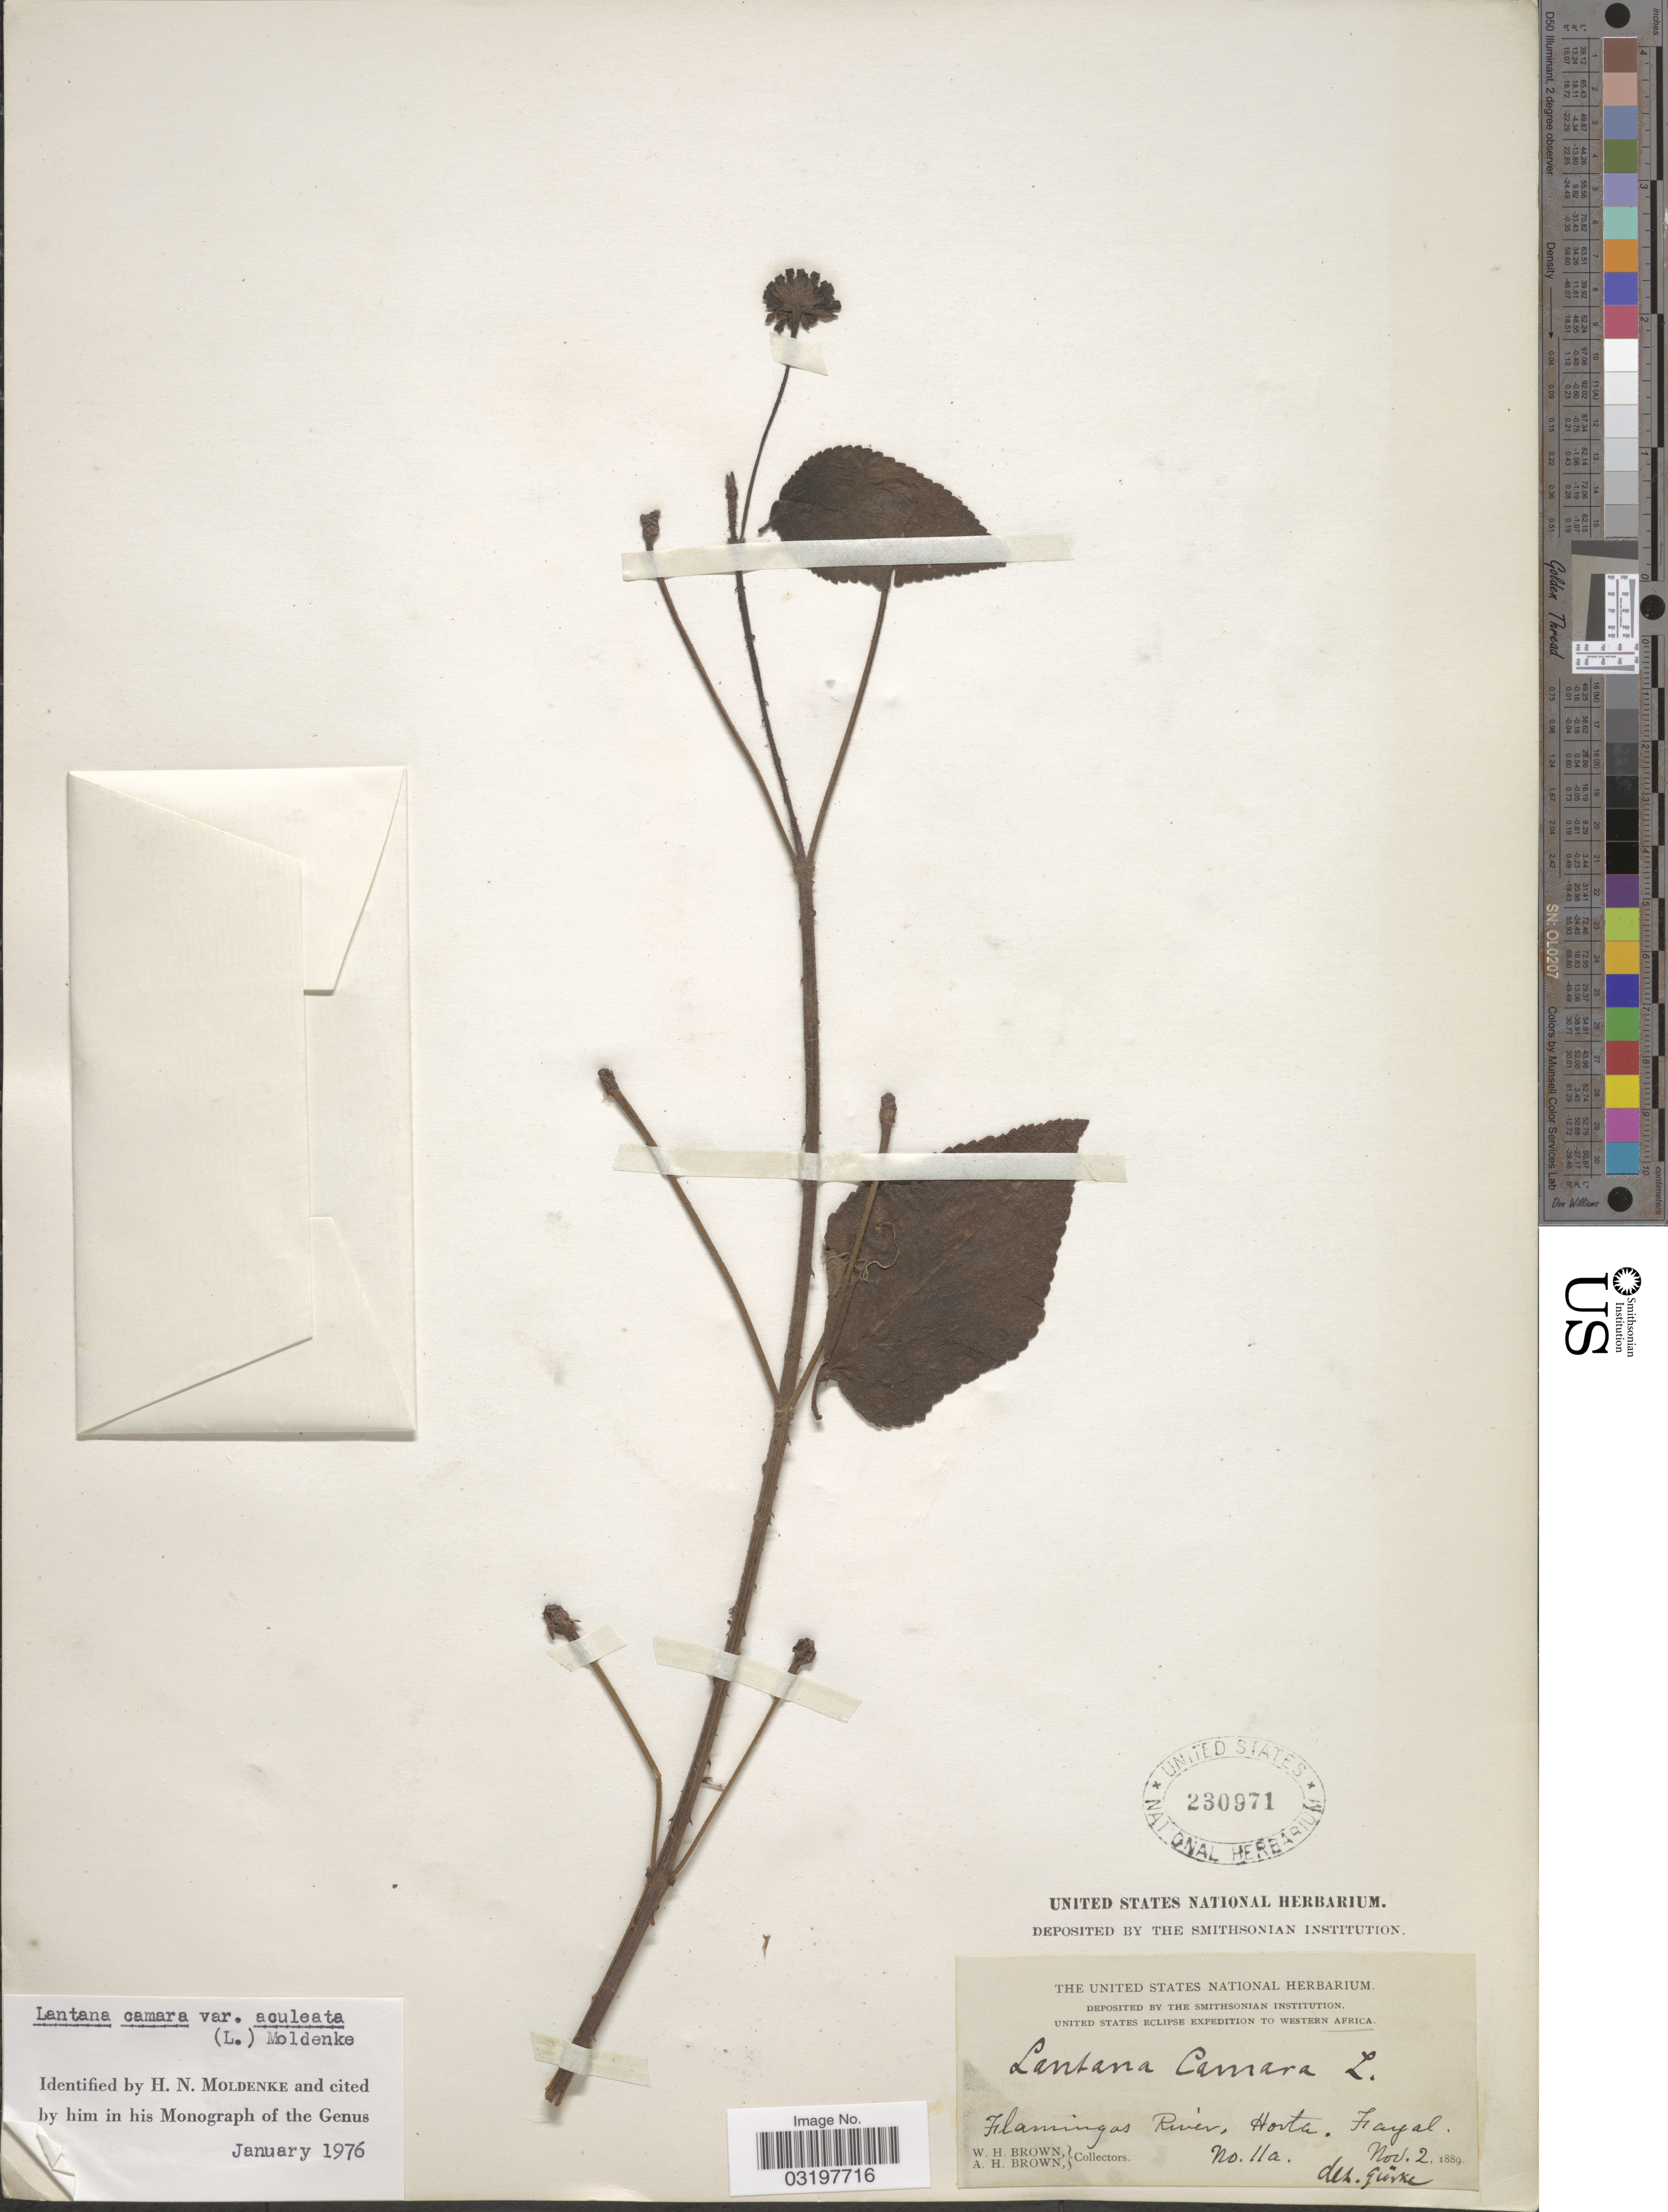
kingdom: Plantae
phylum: Tracheophyta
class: Magnoliopsida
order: Lamiales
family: Verbenaceae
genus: Lantana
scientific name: Lantana camara var. aculeata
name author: (L.) Moldenke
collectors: W. H. Brown & A. H. Brown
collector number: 11a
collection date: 1889-11-02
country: Portugal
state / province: Azores (Aut. Reg.)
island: Faial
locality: Flamingos River, Horta. Fayal.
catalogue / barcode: US 230971